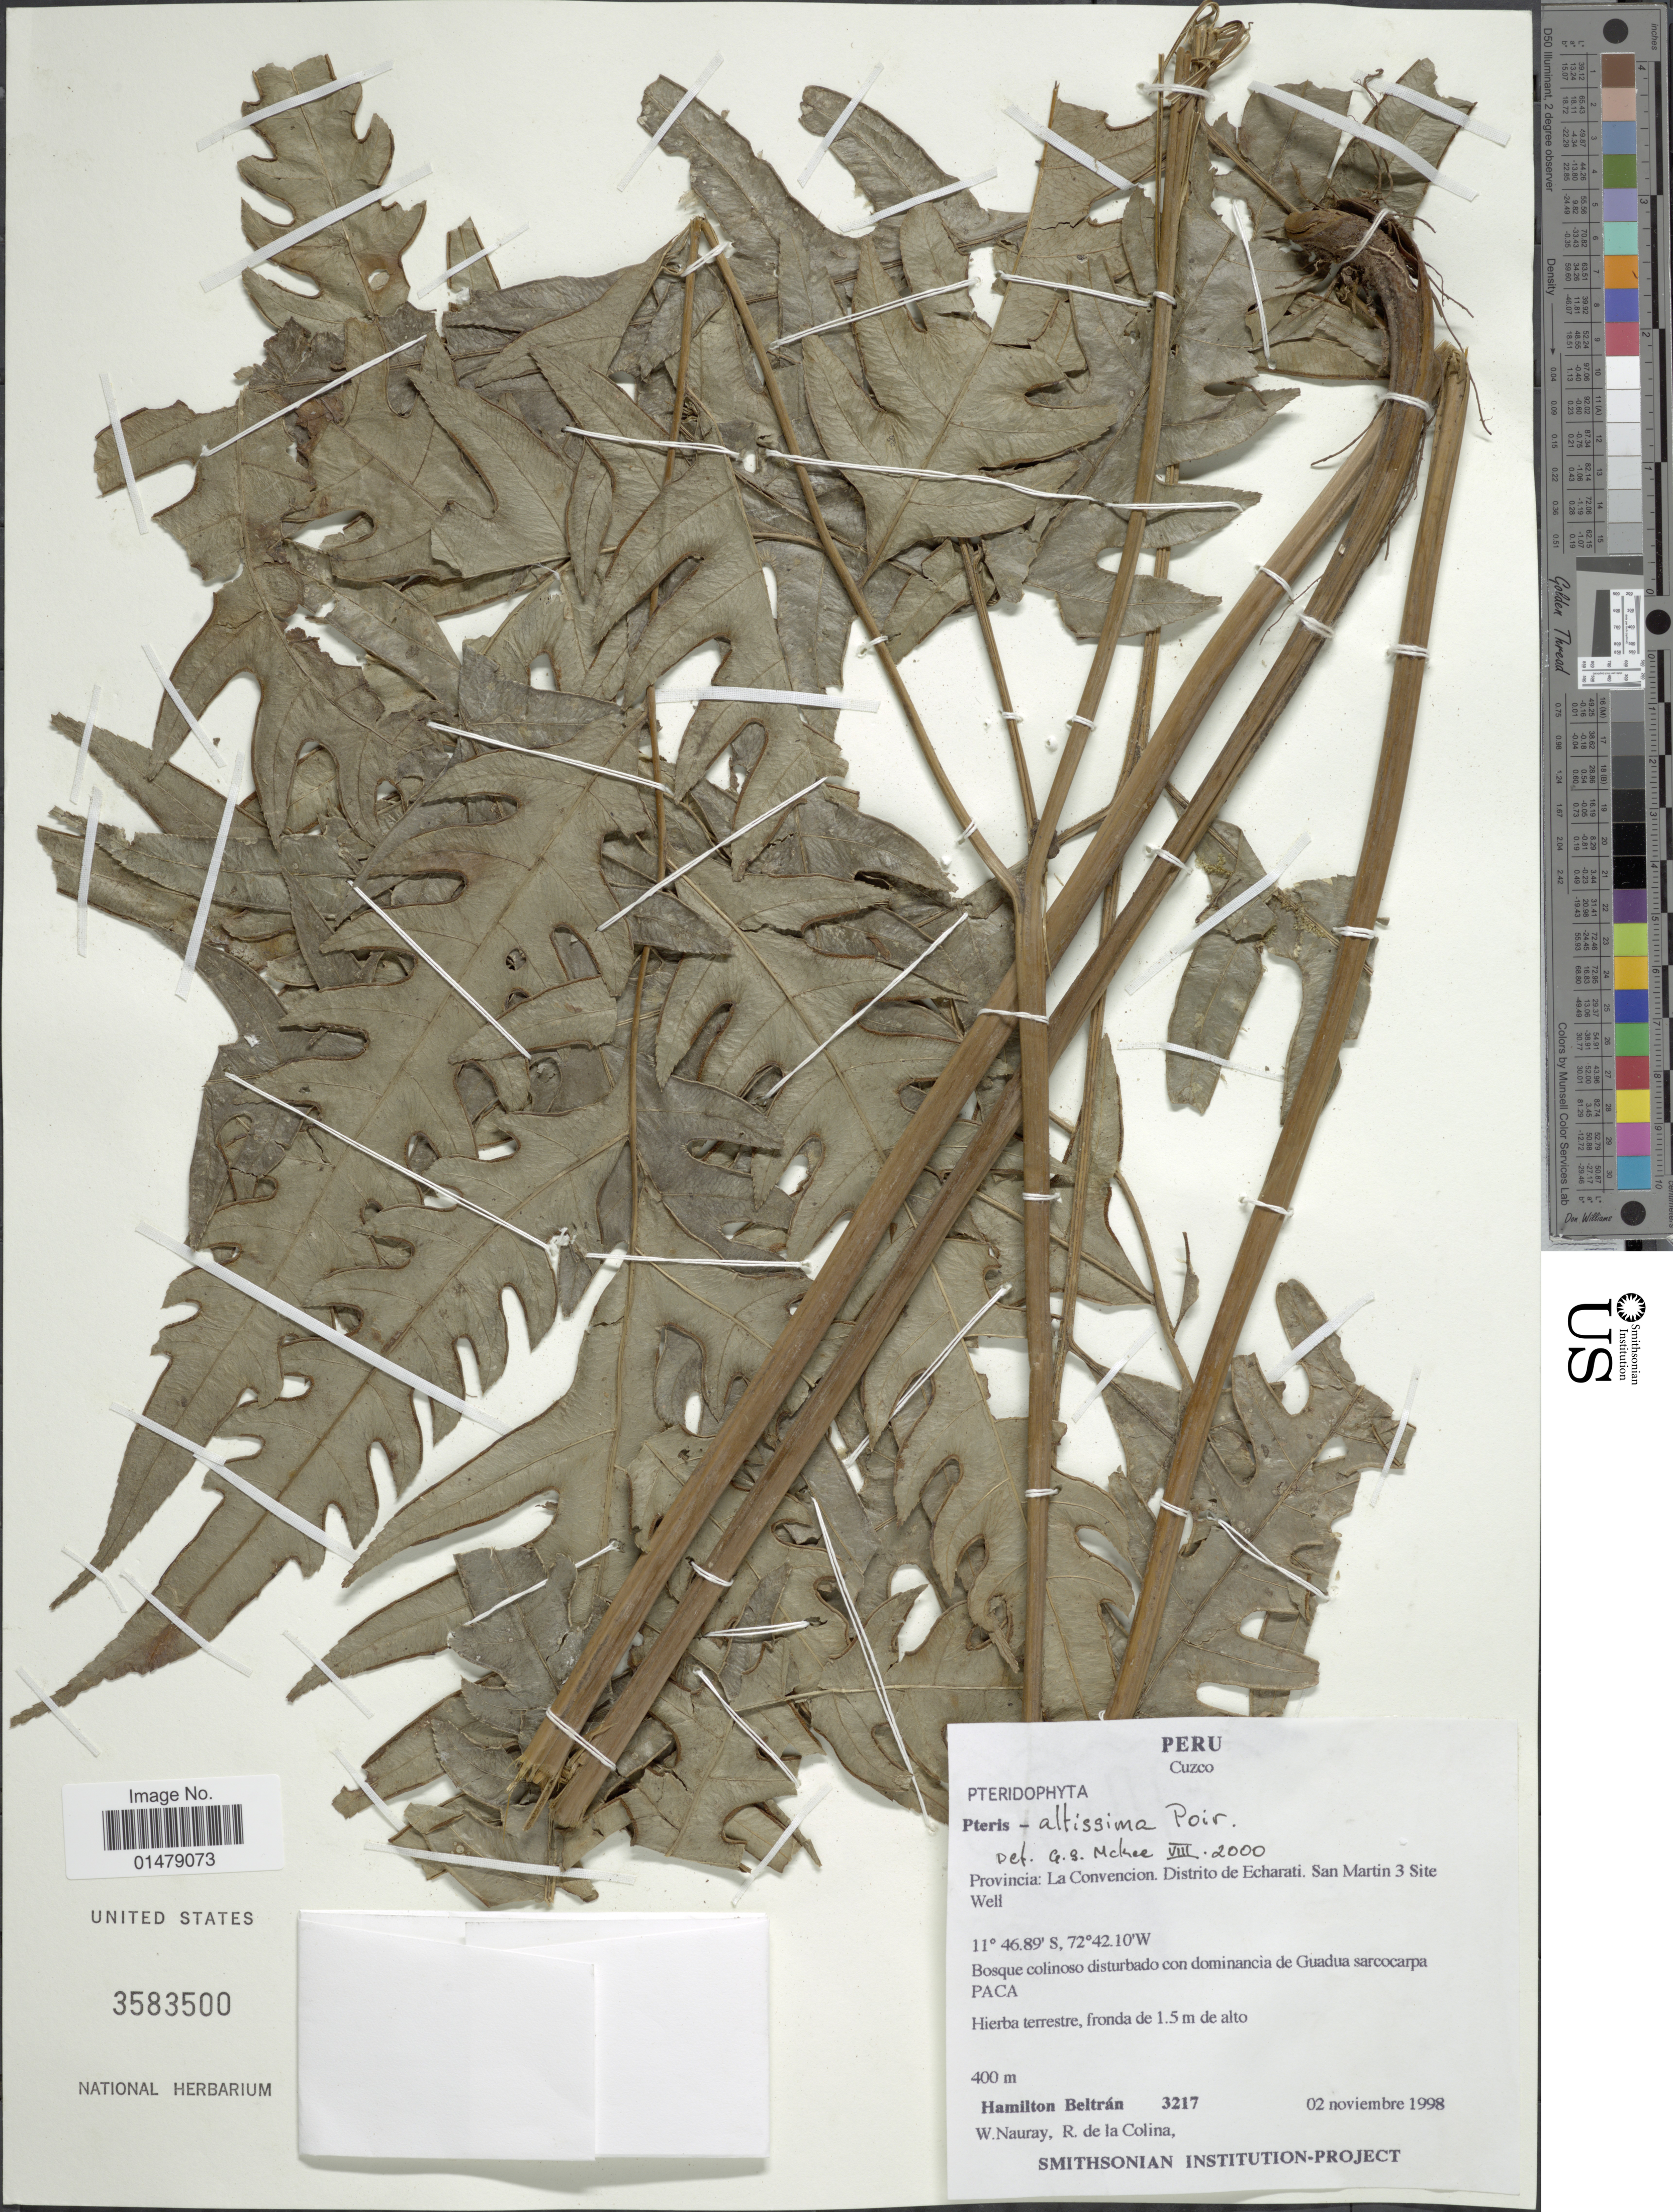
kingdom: Plantae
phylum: Tracheophyta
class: Polypodiopsida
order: Polypodiales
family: Pteridaceae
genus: Pteris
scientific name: Pteris altissima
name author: Poir.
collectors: H. Beltrán, W. Nauray & R. Colina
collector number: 3217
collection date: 1998-11-02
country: Peru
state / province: San Martín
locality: Cuzco. Provincia: La Convencion. Distrito de Echarati. San Martin 3 Site Well.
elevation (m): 400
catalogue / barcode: US 3583500